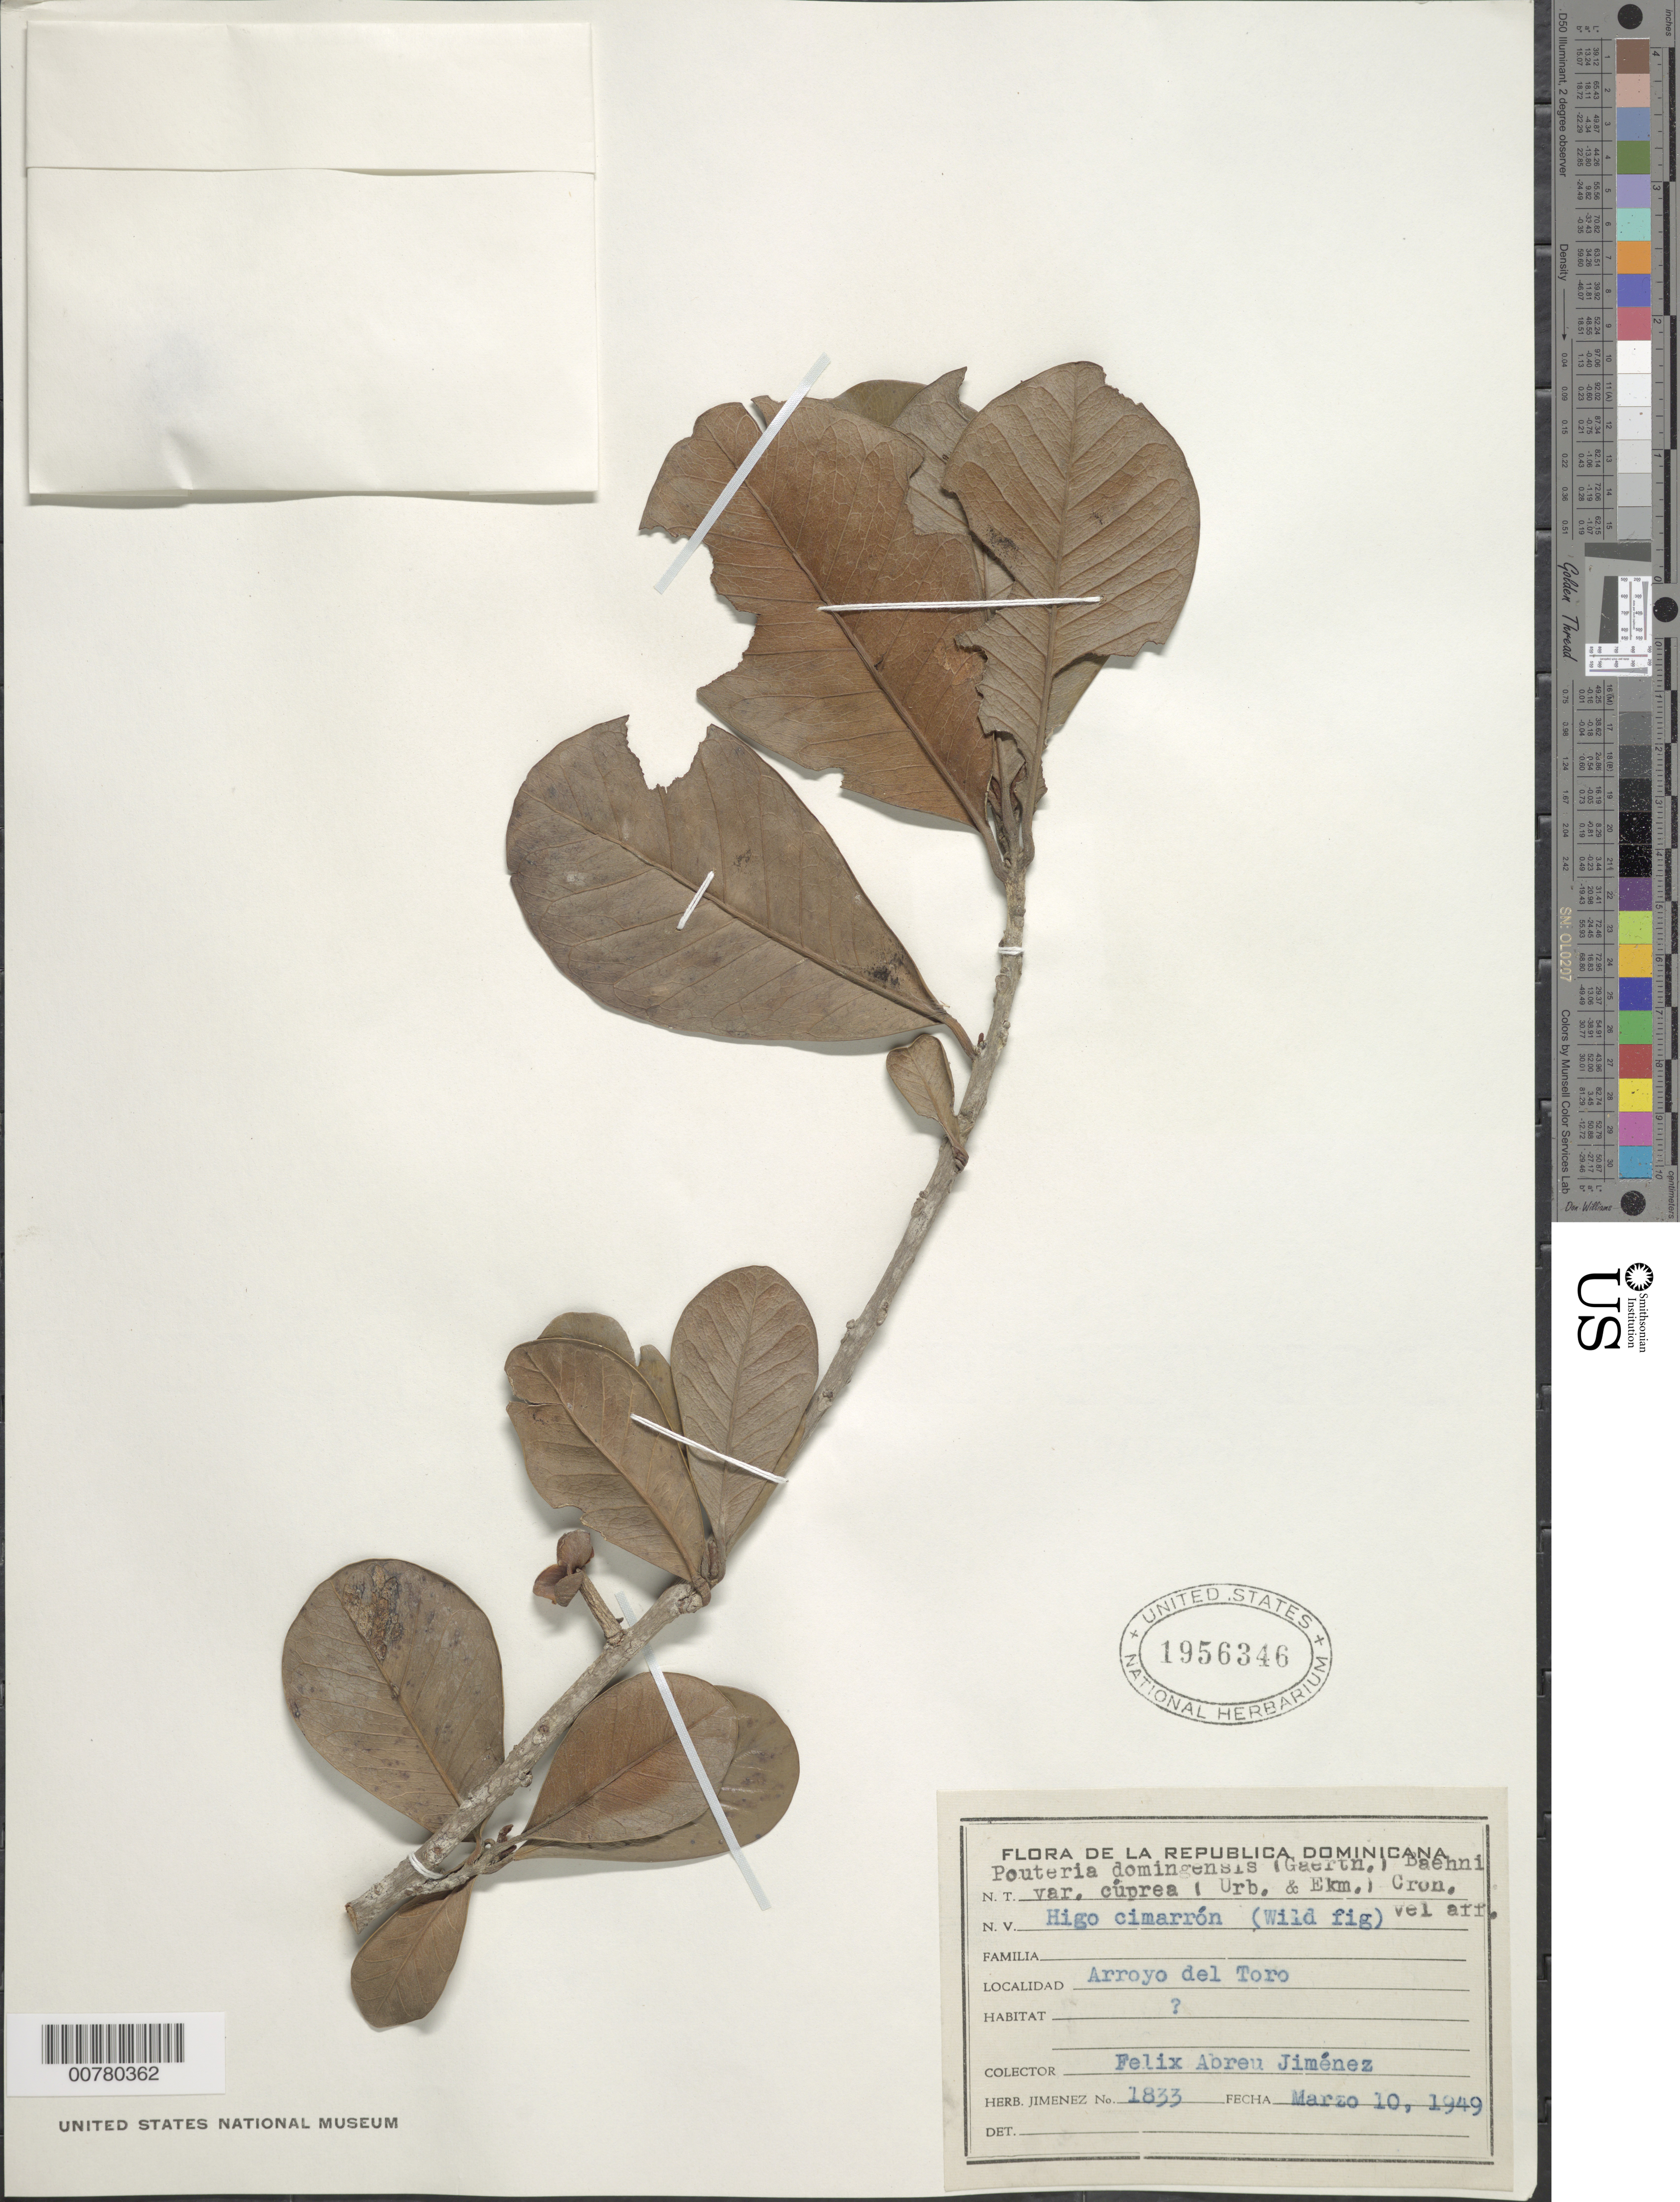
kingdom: Plantae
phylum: Tracheophyta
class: Magnoliopsida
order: Ericales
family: Sapotaceae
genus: Pouteria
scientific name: Pouteria domingensis subsp. cuprea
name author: (Urb. & Ekman) T.D. Penn.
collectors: F. Abreu Jiménez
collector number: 1833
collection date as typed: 10 Mar 1949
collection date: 1949-03-10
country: Dominican Republic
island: Hispaniola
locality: Arroyo del Toro.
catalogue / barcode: US 1956346